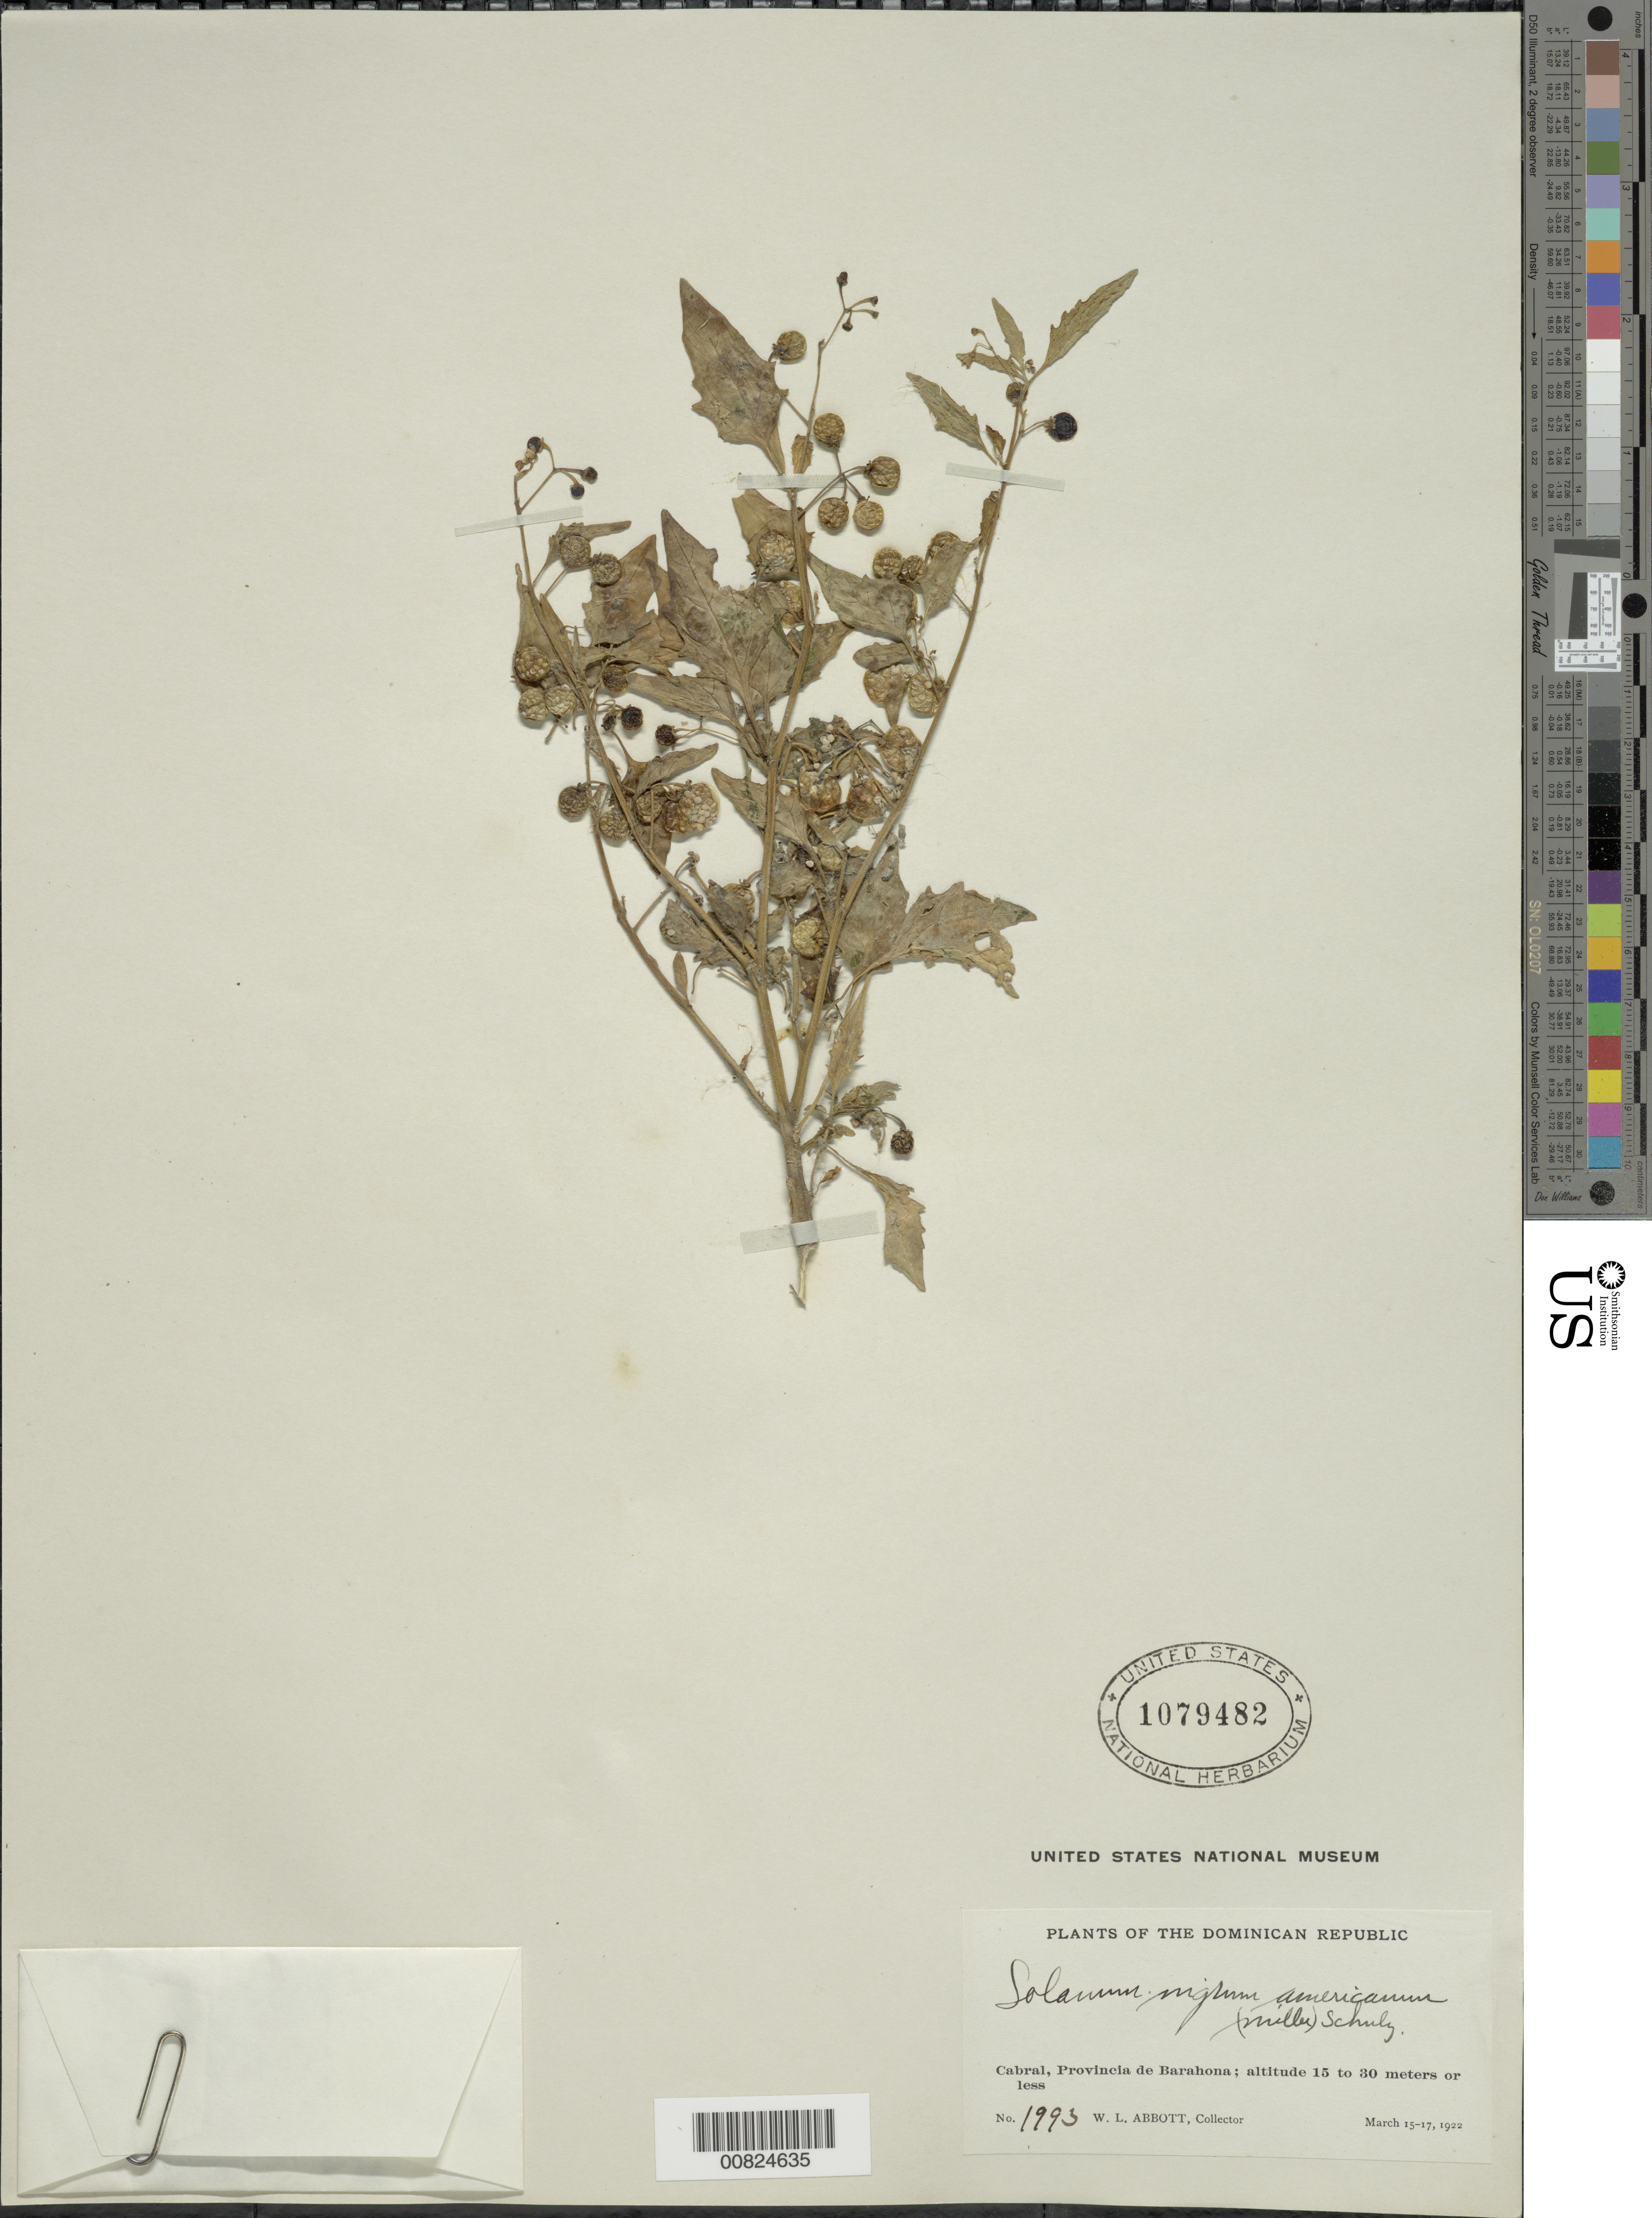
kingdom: Plantae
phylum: Tracheophyta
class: Magnoliopsida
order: Solanales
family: Solanaceae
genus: Solanum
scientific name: Solanum nigrum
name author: L.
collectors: W. L. Abbott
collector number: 1993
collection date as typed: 15 Mar 1922 to 17 Mar 1922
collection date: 1922-03-15/1922-03-17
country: Dominican Republic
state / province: Barahona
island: Hispaniola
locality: Cabral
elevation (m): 15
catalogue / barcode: US 1079482